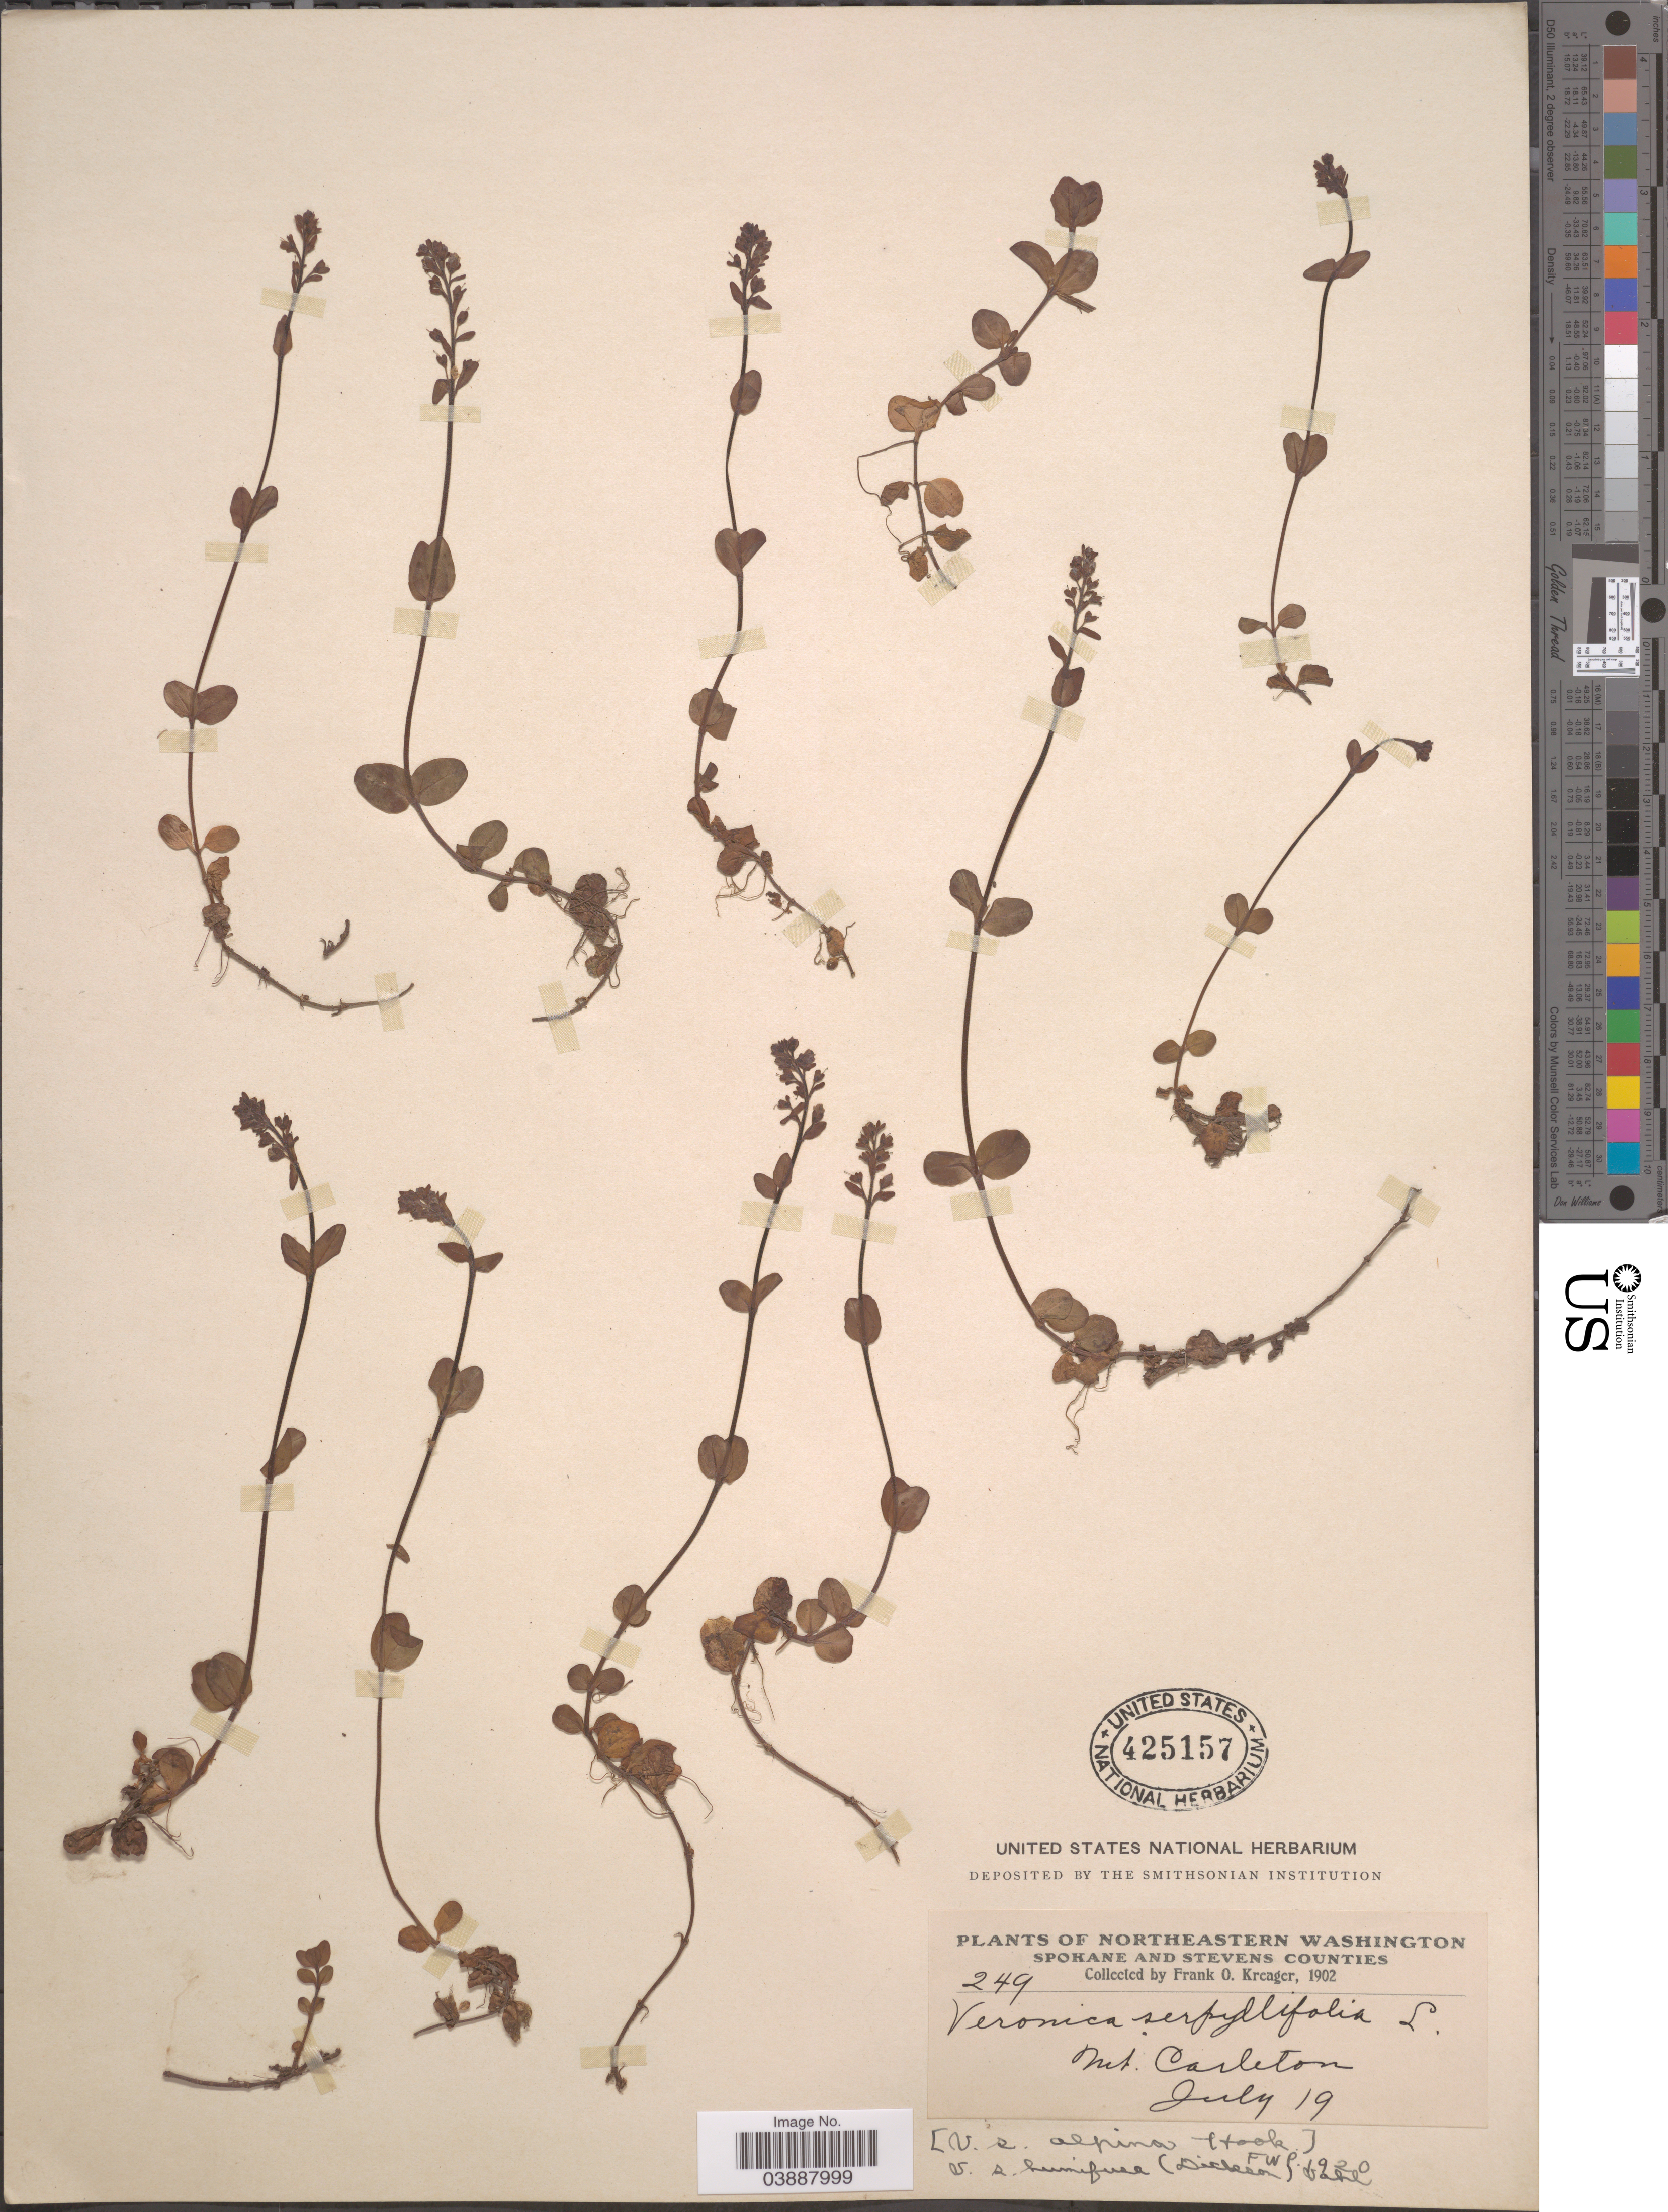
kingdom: Plantae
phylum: Tracheophyta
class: Magnoliopsida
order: Lamiales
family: Plantaginaceae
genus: Veronica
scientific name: Veronica serpyllifolia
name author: L.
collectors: F. Kreager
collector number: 249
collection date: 1902-07-19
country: United States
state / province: Washington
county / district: Spokane / Stevens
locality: Northeastern Washington. Spokane and Stevens Counties. Mt. Carleton.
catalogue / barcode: US 425157